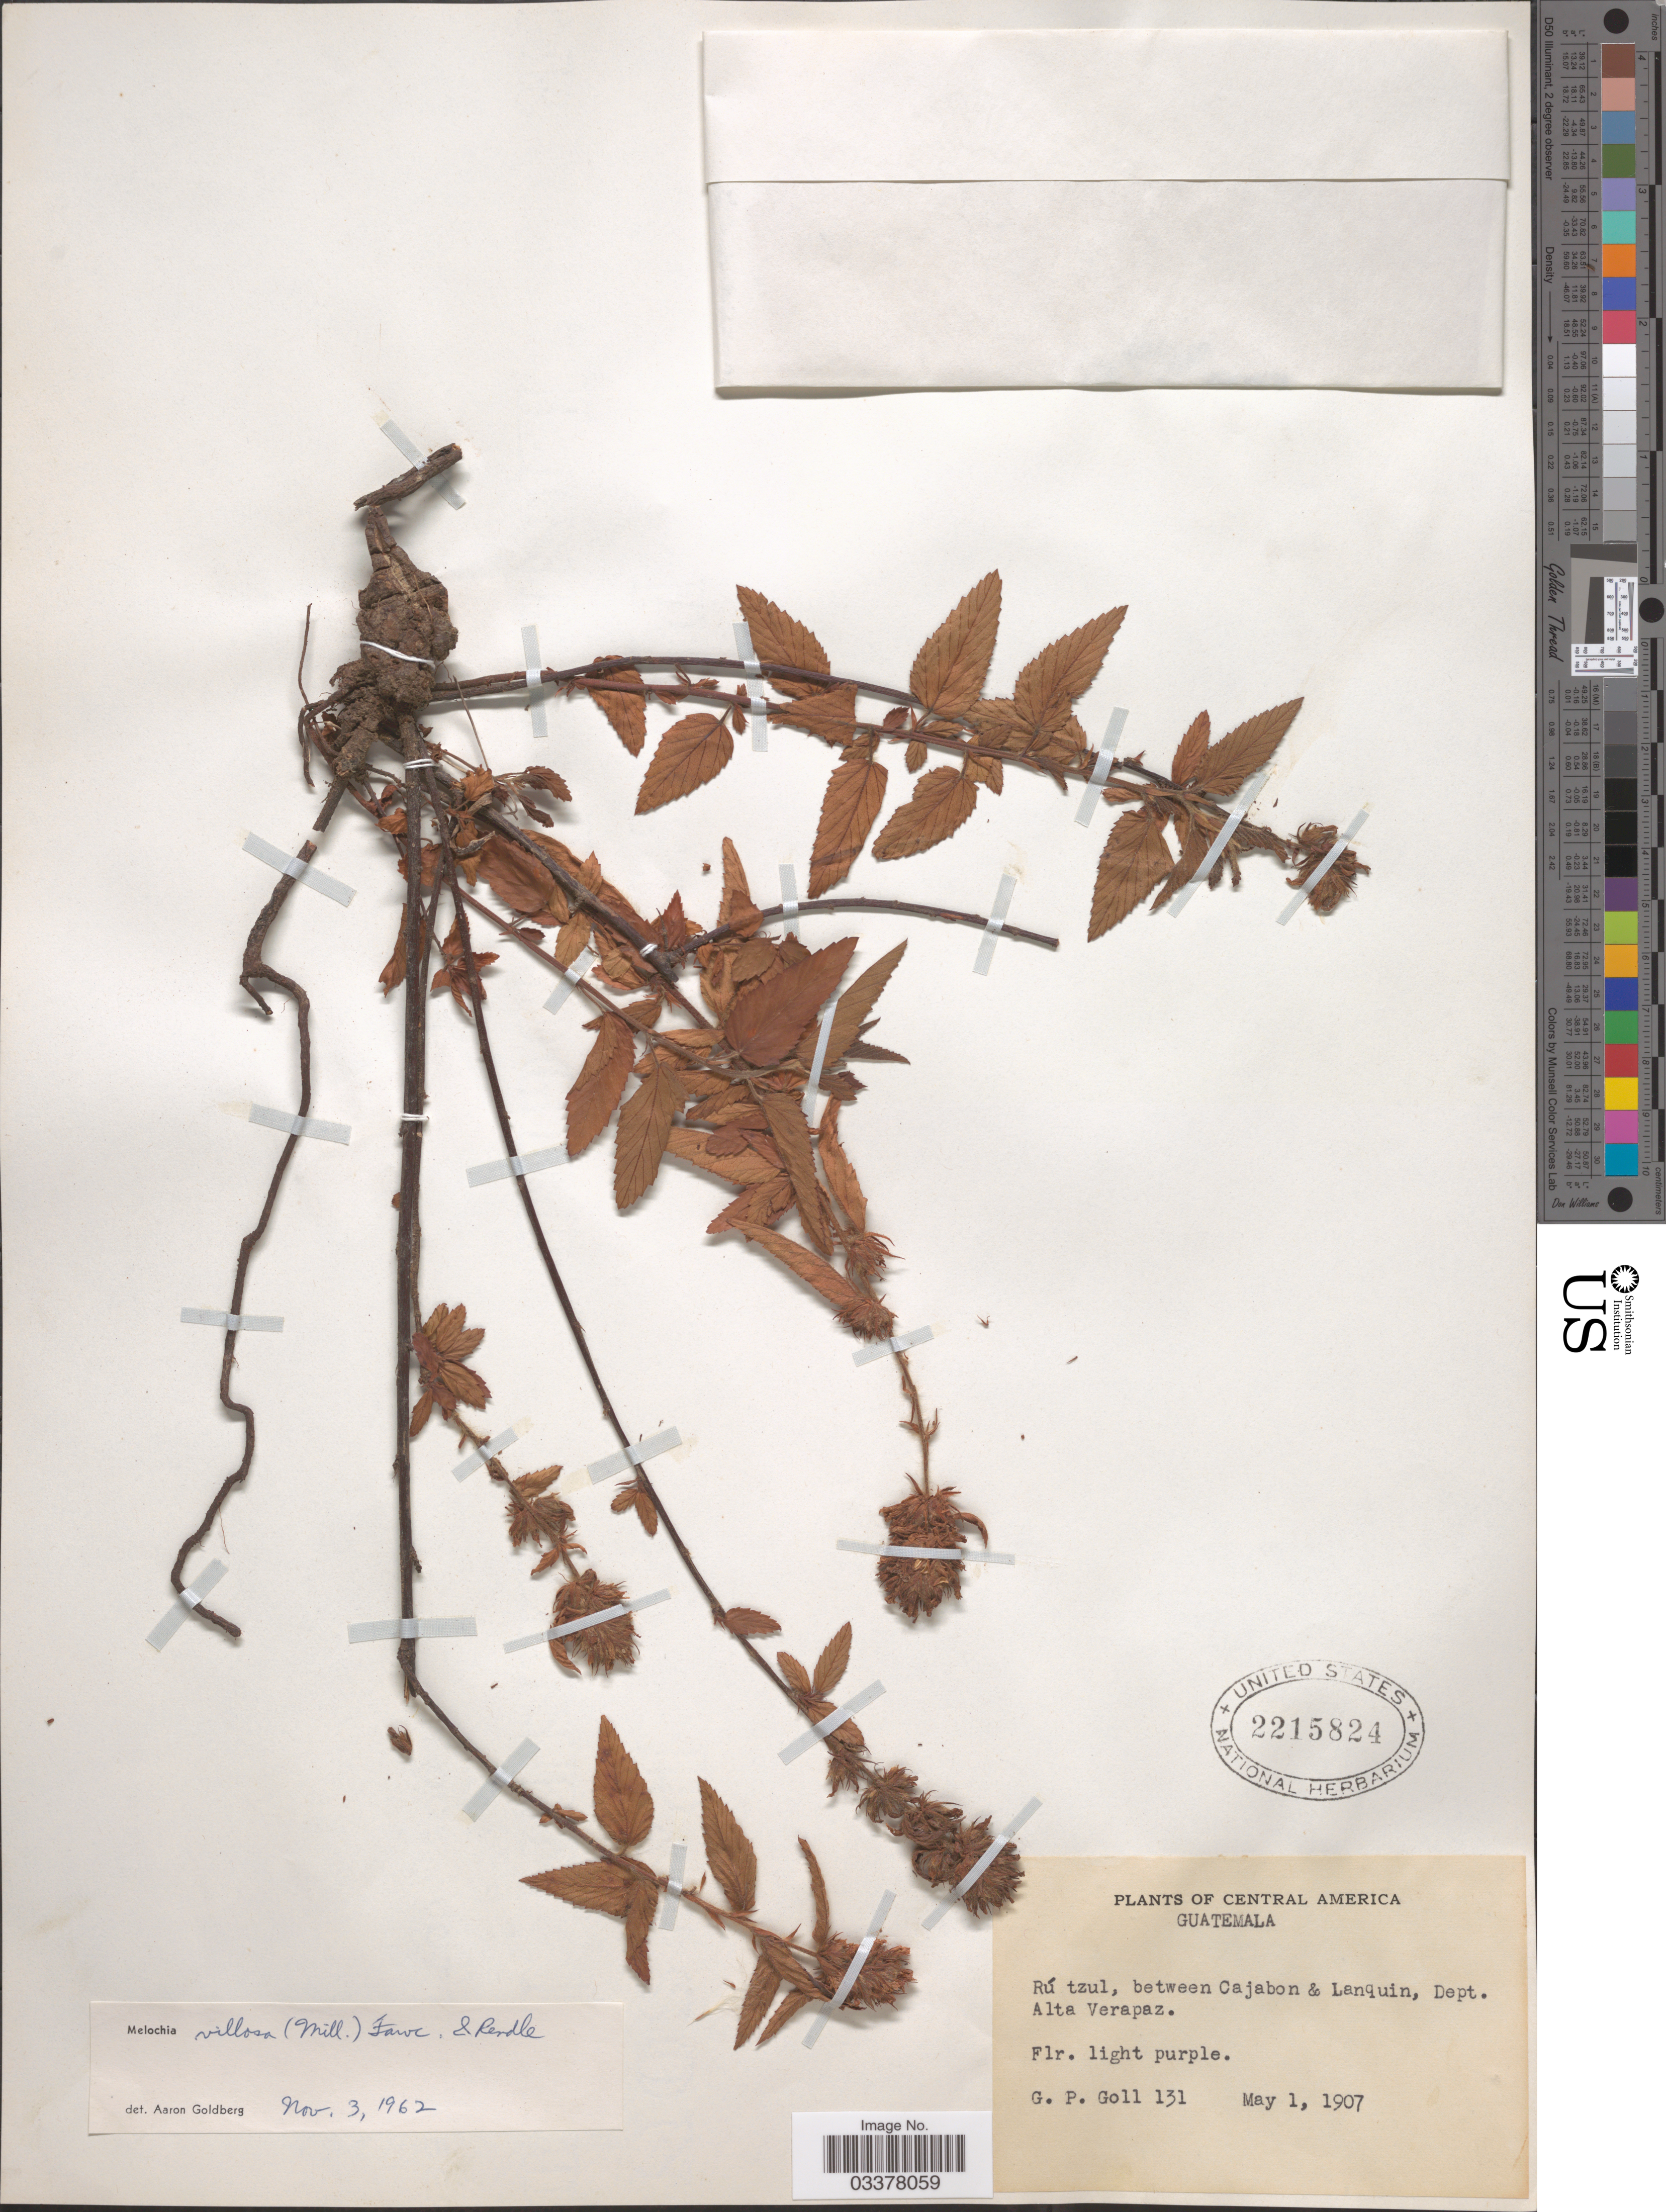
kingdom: Plantae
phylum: Tracheophyta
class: Magnoliopsida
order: Malvales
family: Malvaceae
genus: Melochia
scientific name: Melochia spicata var. spicata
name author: (L.) Fryxell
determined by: Dorr, L. J., (BOT), Smithsonian Institution - National Museum of Natural History (UNITED STATES)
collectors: G. P. Goll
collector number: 131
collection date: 1907-05-01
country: Guatemala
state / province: Alta Verapaz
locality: Rú tzul, between Cajabon & Lanquin. Dept. Alta Verapaz.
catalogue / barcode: US 2215824